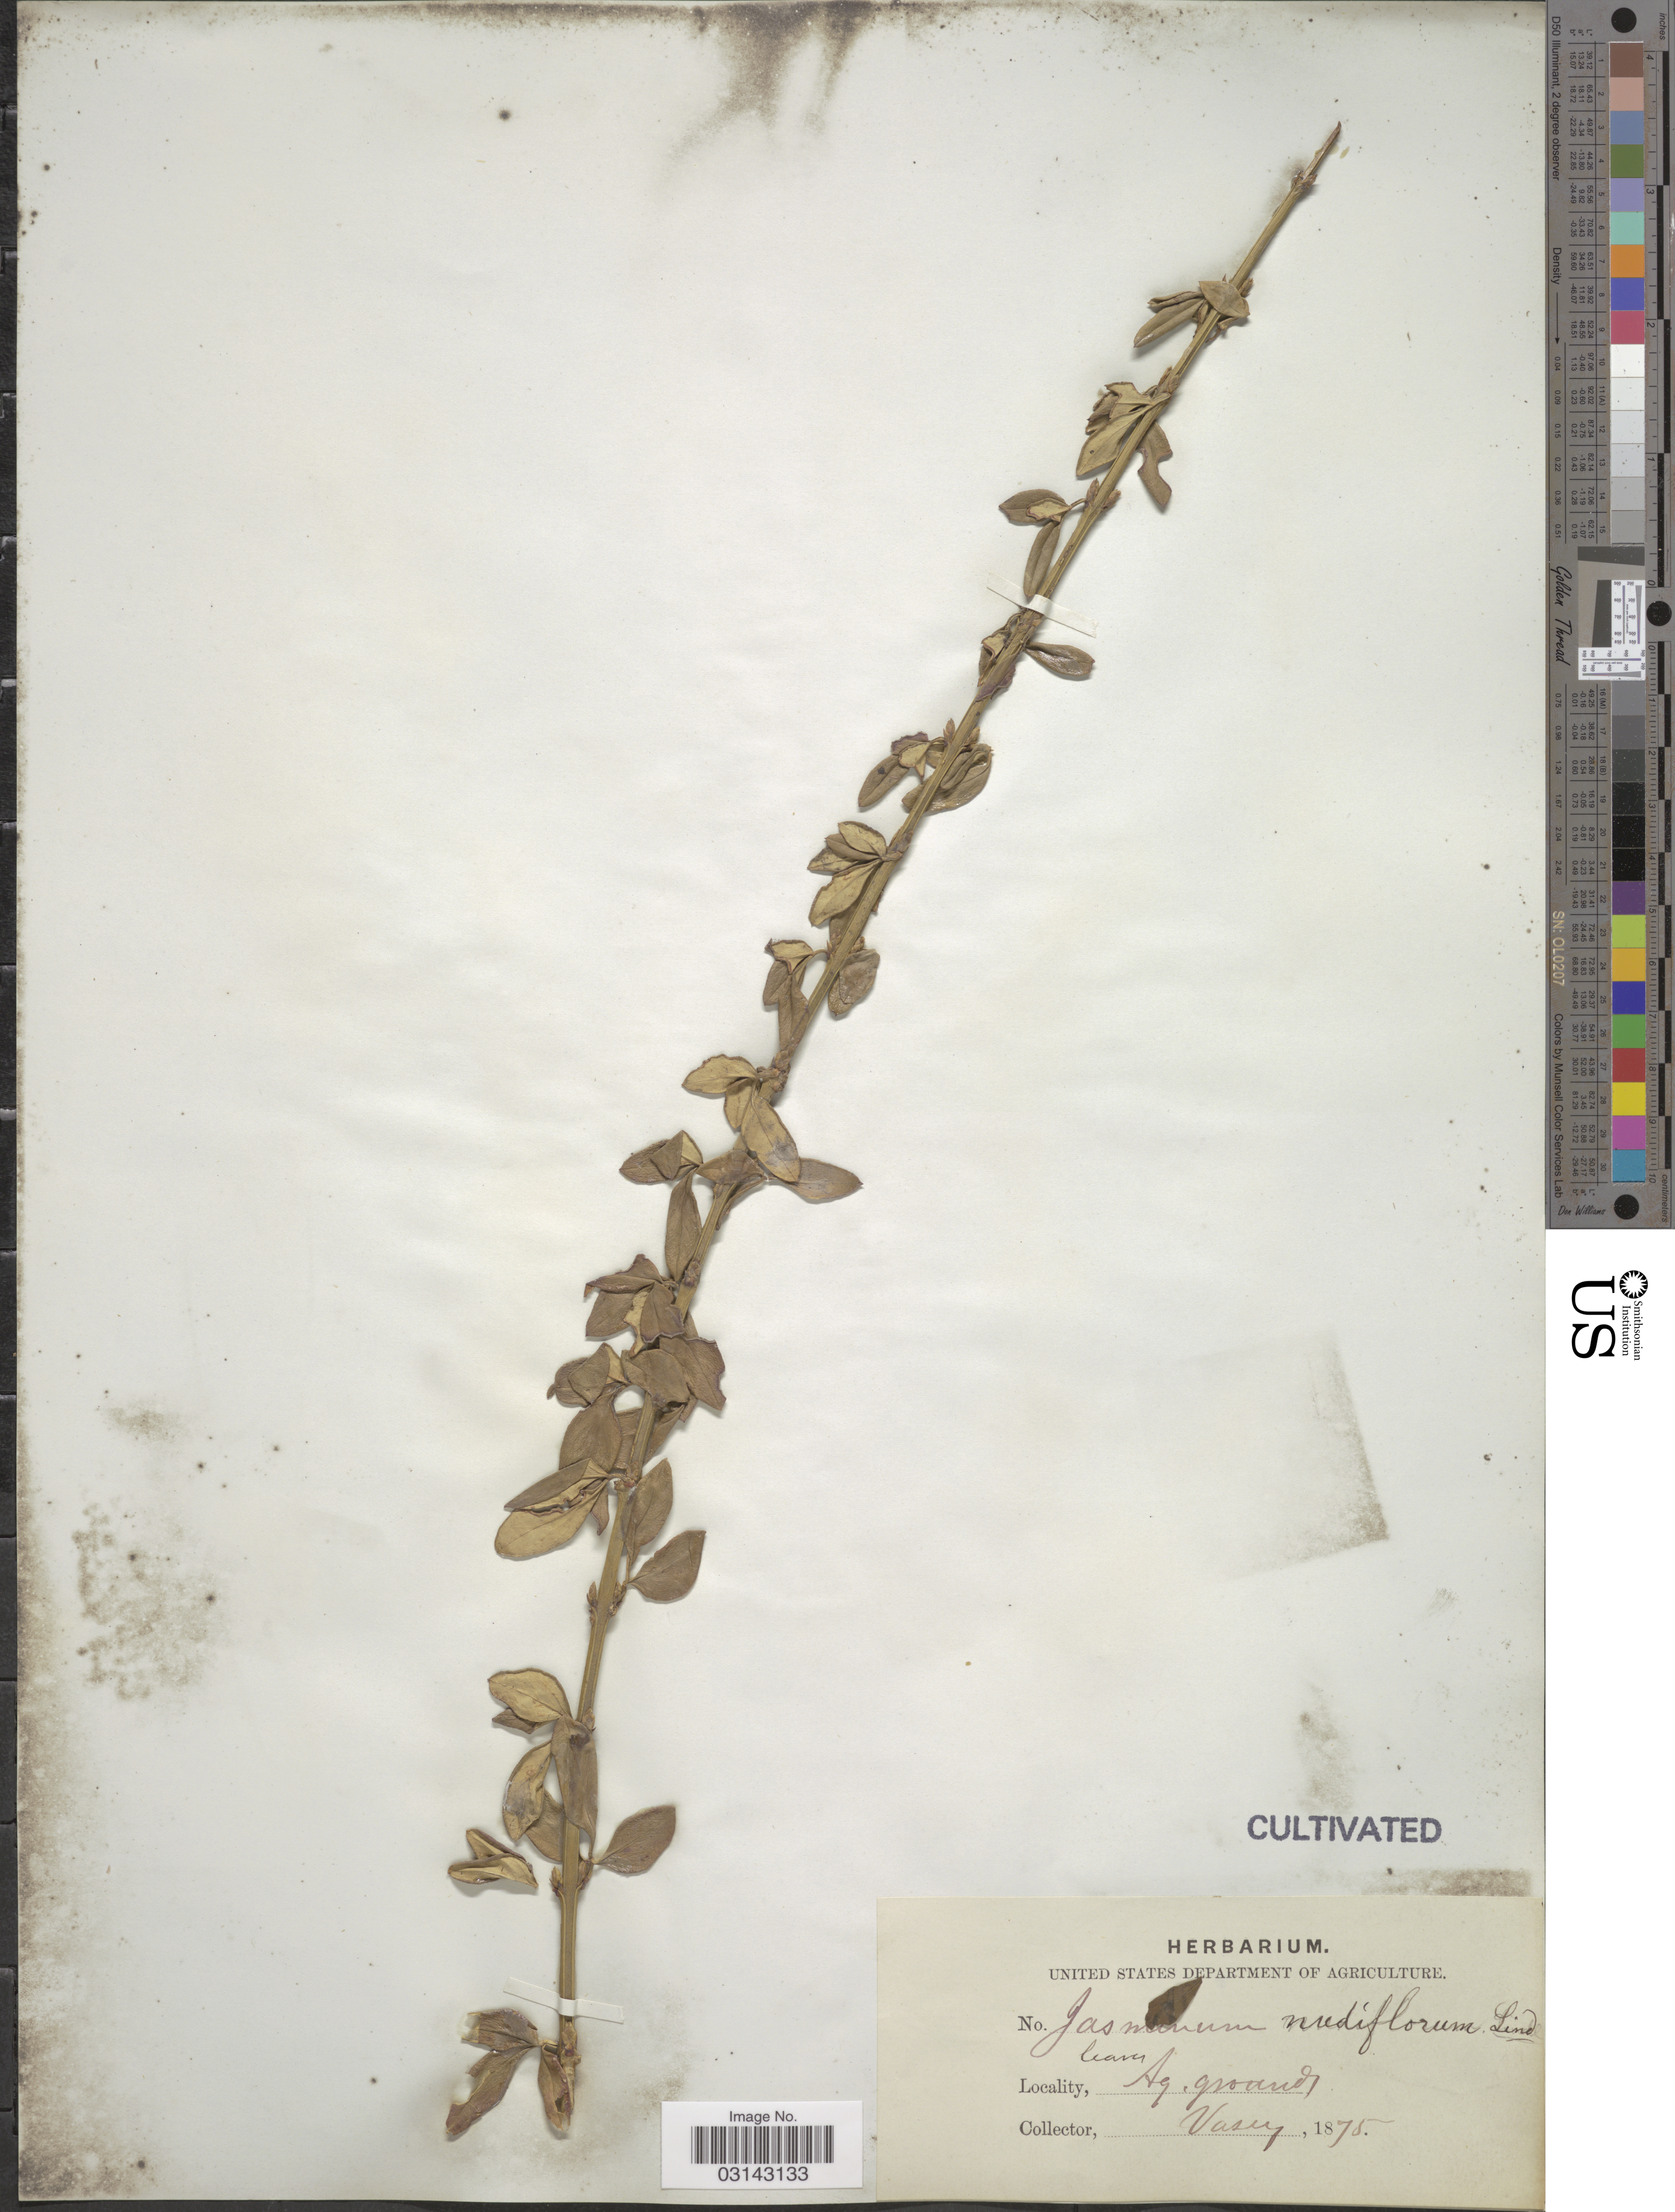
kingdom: Plantae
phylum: Tracheophyta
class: Magnoliopsida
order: Lamiales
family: Oleaceae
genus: Jasminum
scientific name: Jasminum nudiflorum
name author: Lindl.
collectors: Vasey, --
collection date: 1875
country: United States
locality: Ag. grounds.